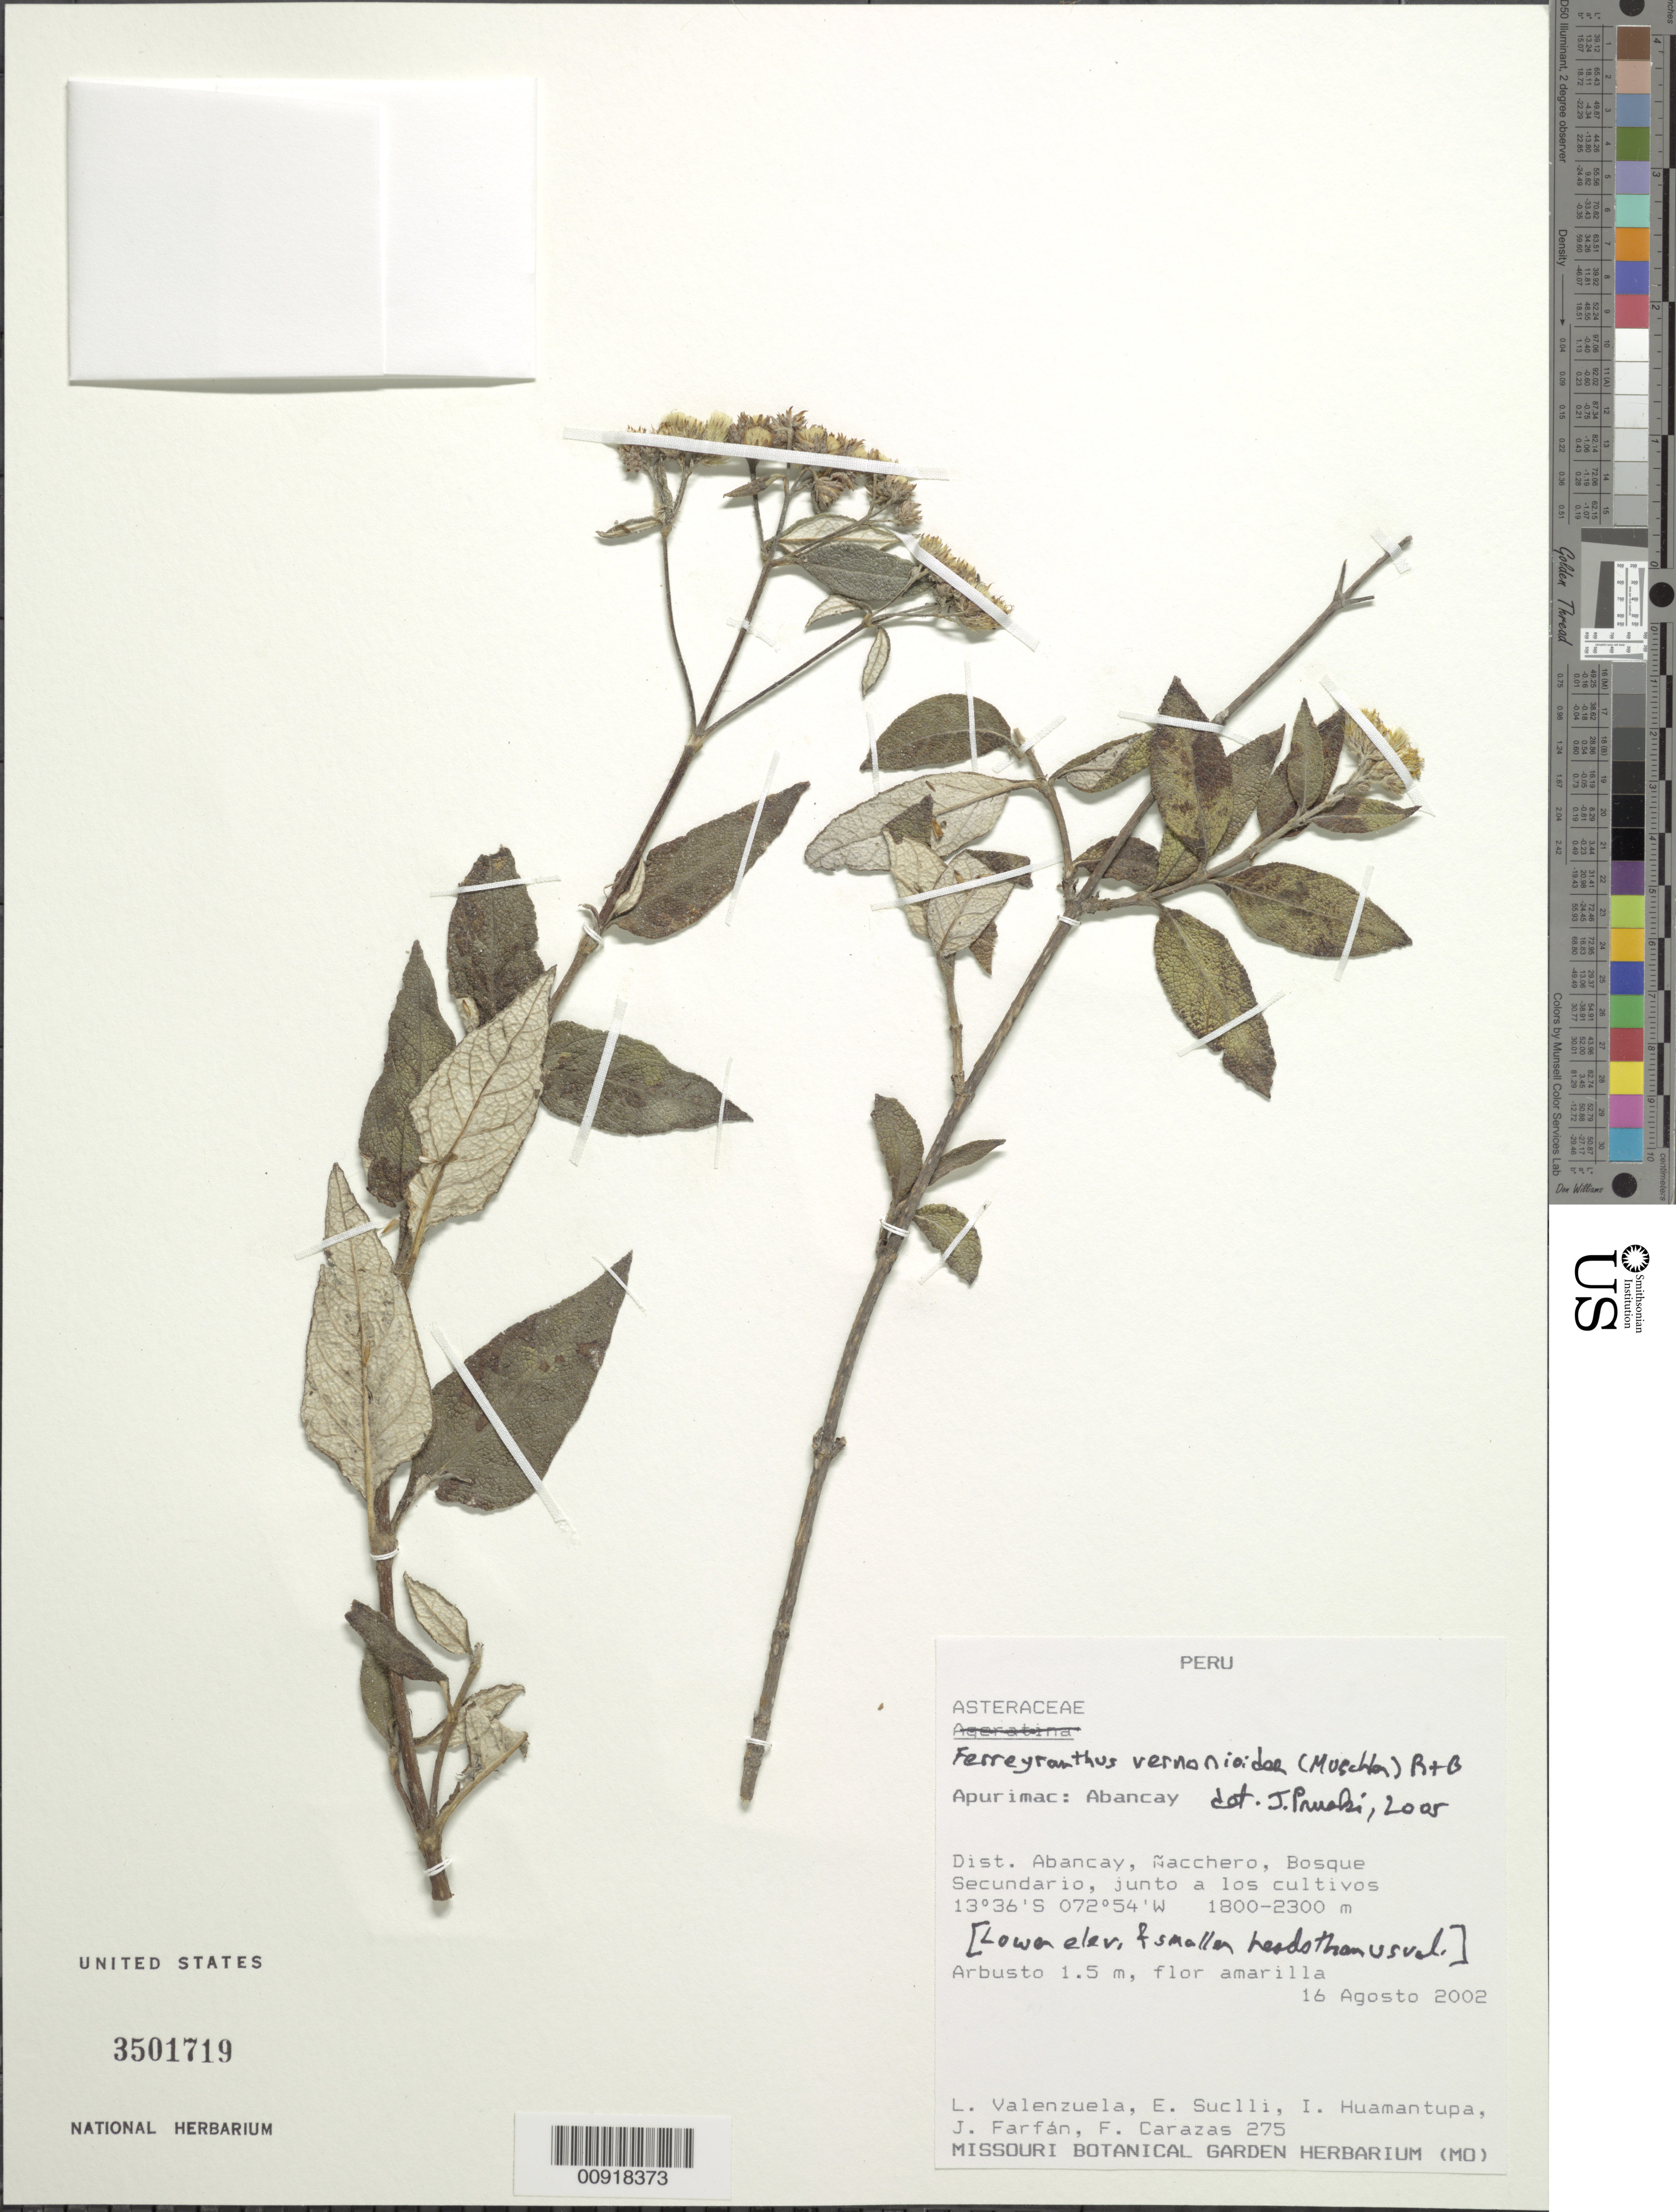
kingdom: Plantae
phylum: Tracheophyta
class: Magnoliopsida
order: Asterales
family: Asteraceae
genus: Ferreyranthus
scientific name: Ferreyranthus vernonioides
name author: (Muschl.) H. Rob. & Brettell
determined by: Pruski, J. F.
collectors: L. Valenzuela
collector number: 275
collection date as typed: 16 August 2002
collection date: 2002-08-16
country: Peru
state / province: Apurímac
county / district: Abancay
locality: Apurimac, Dist. Abancay, Ñacchero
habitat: Bosque secundario, junto a los cultivos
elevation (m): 1800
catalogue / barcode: US 3501719